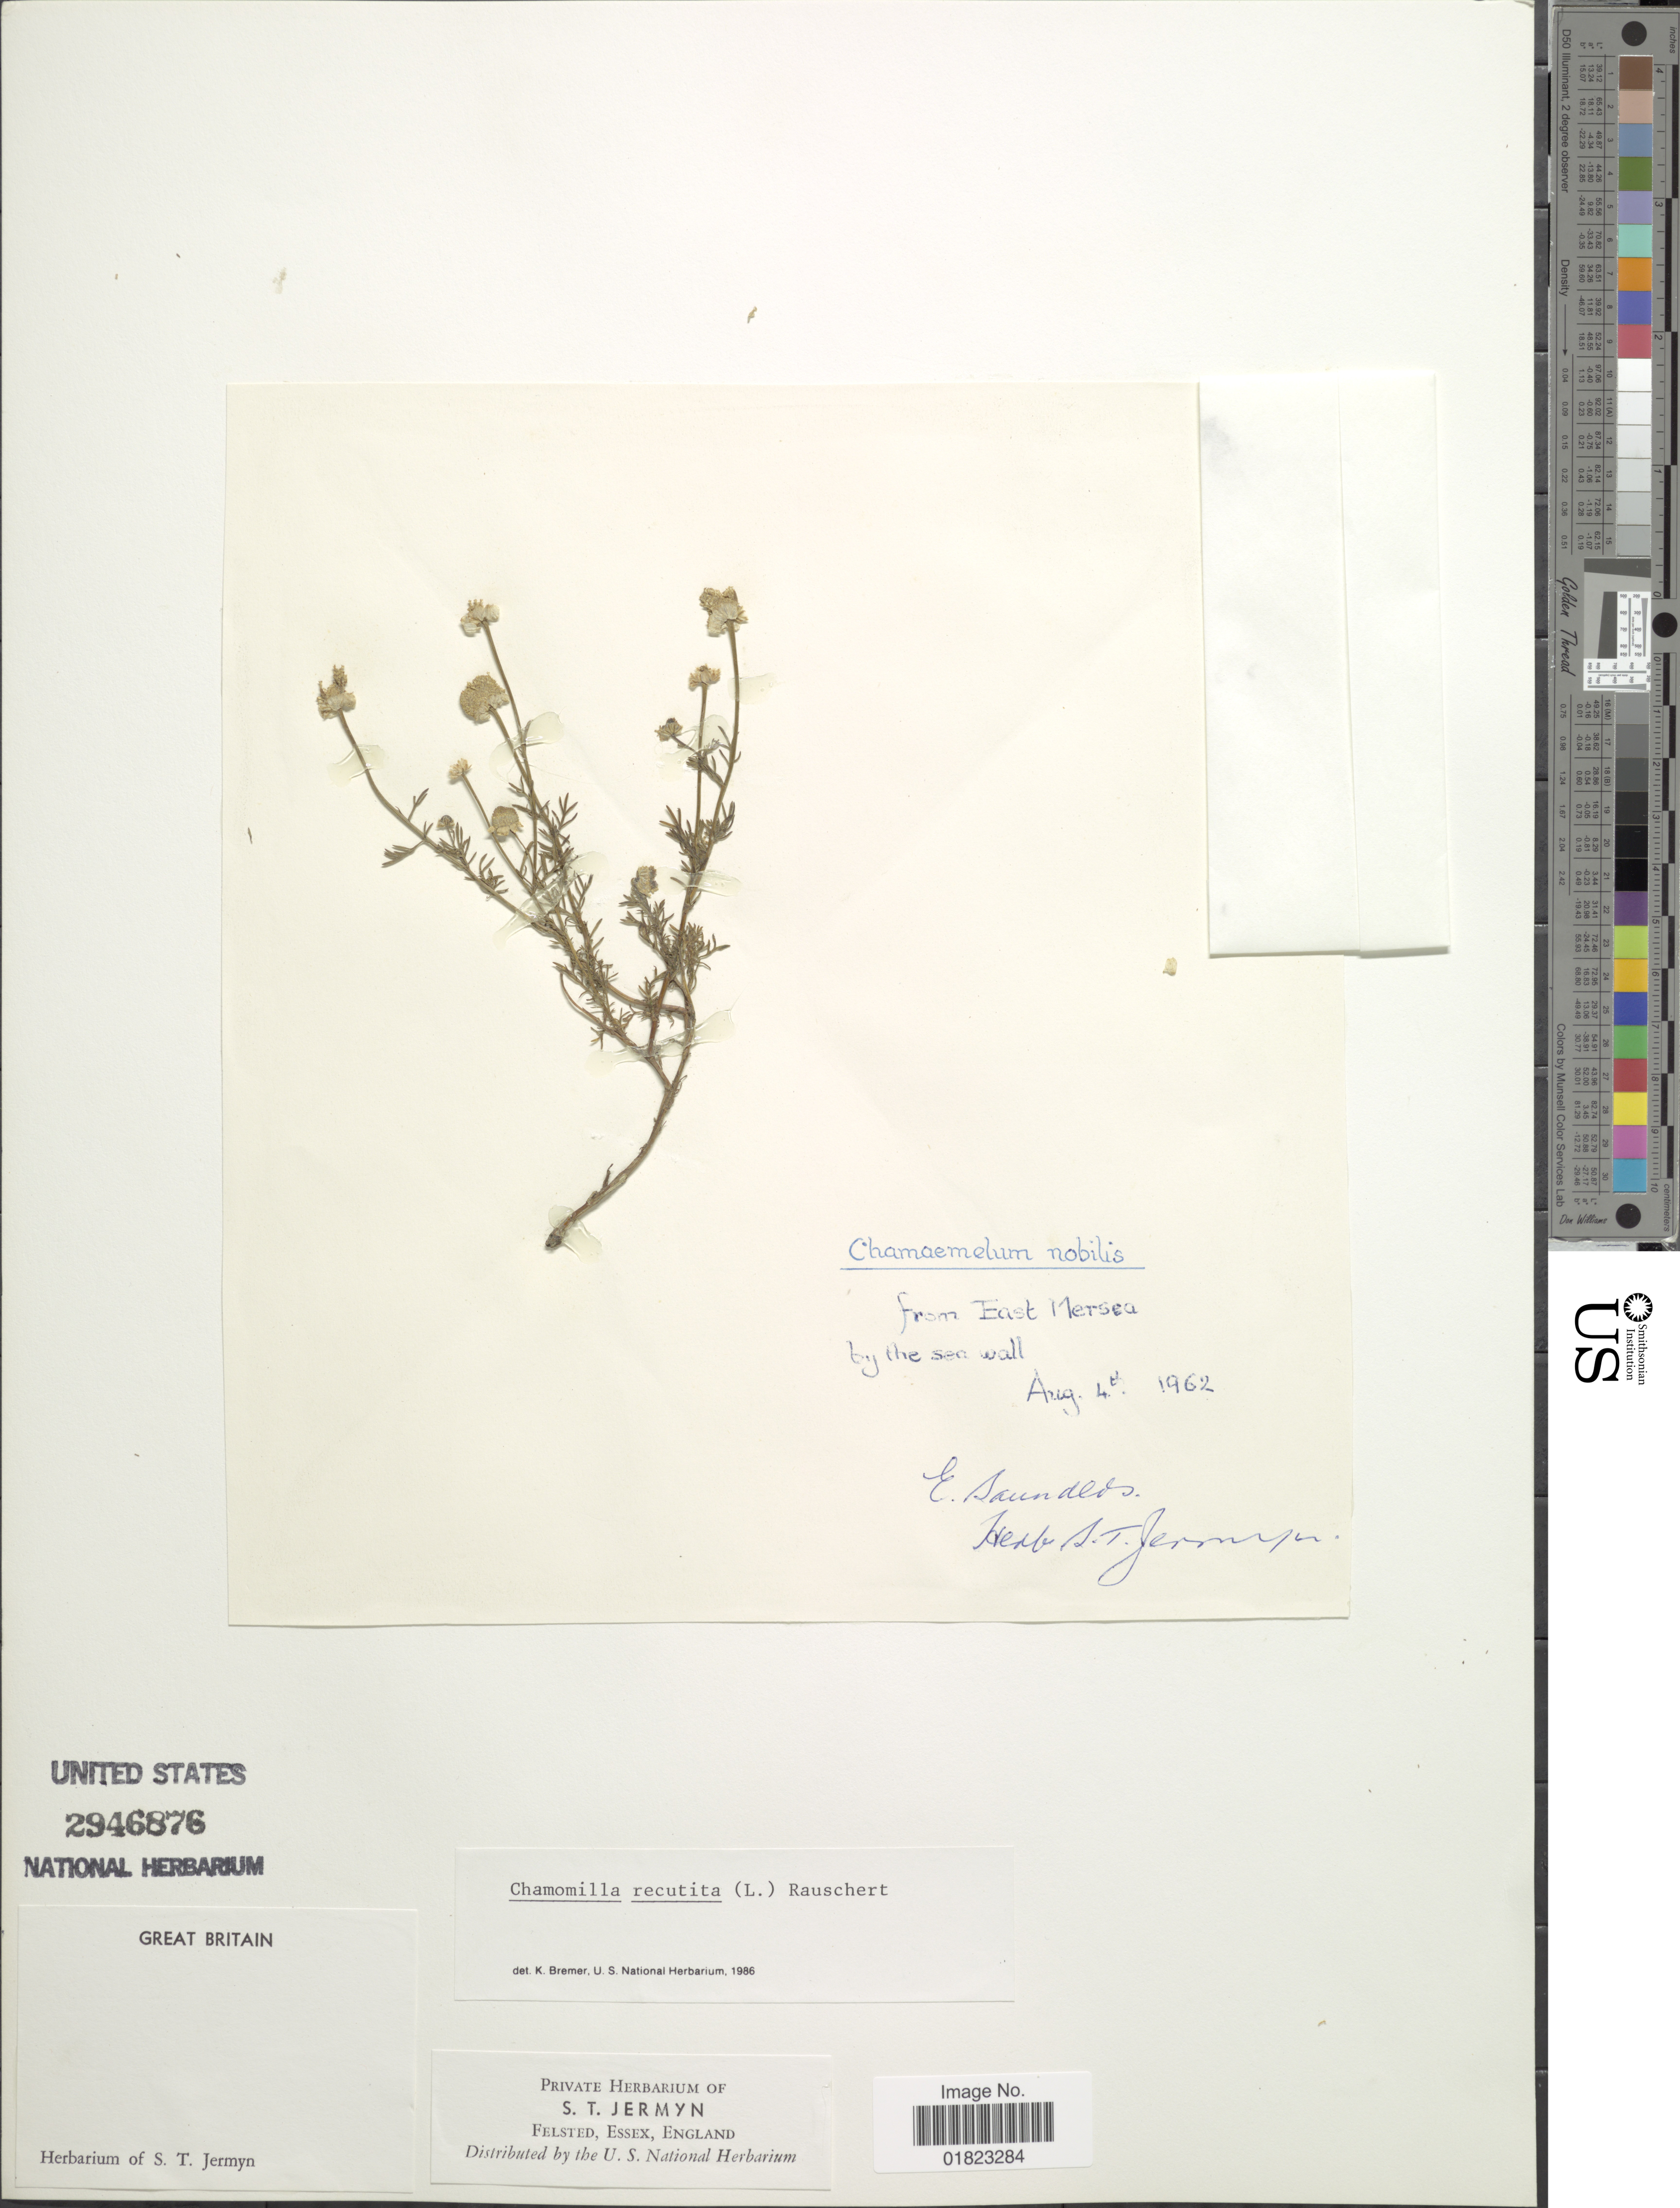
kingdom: Plantae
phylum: Tracheophyta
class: Magnoliopsida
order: Asterales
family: Asteraceae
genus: Matricaria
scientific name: Matricaria recutita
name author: L.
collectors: E. Saunders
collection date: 1962-08-04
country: United Kingdom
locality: Great Britain. From East Mersea by the sea wall.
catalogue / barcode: US 2946876